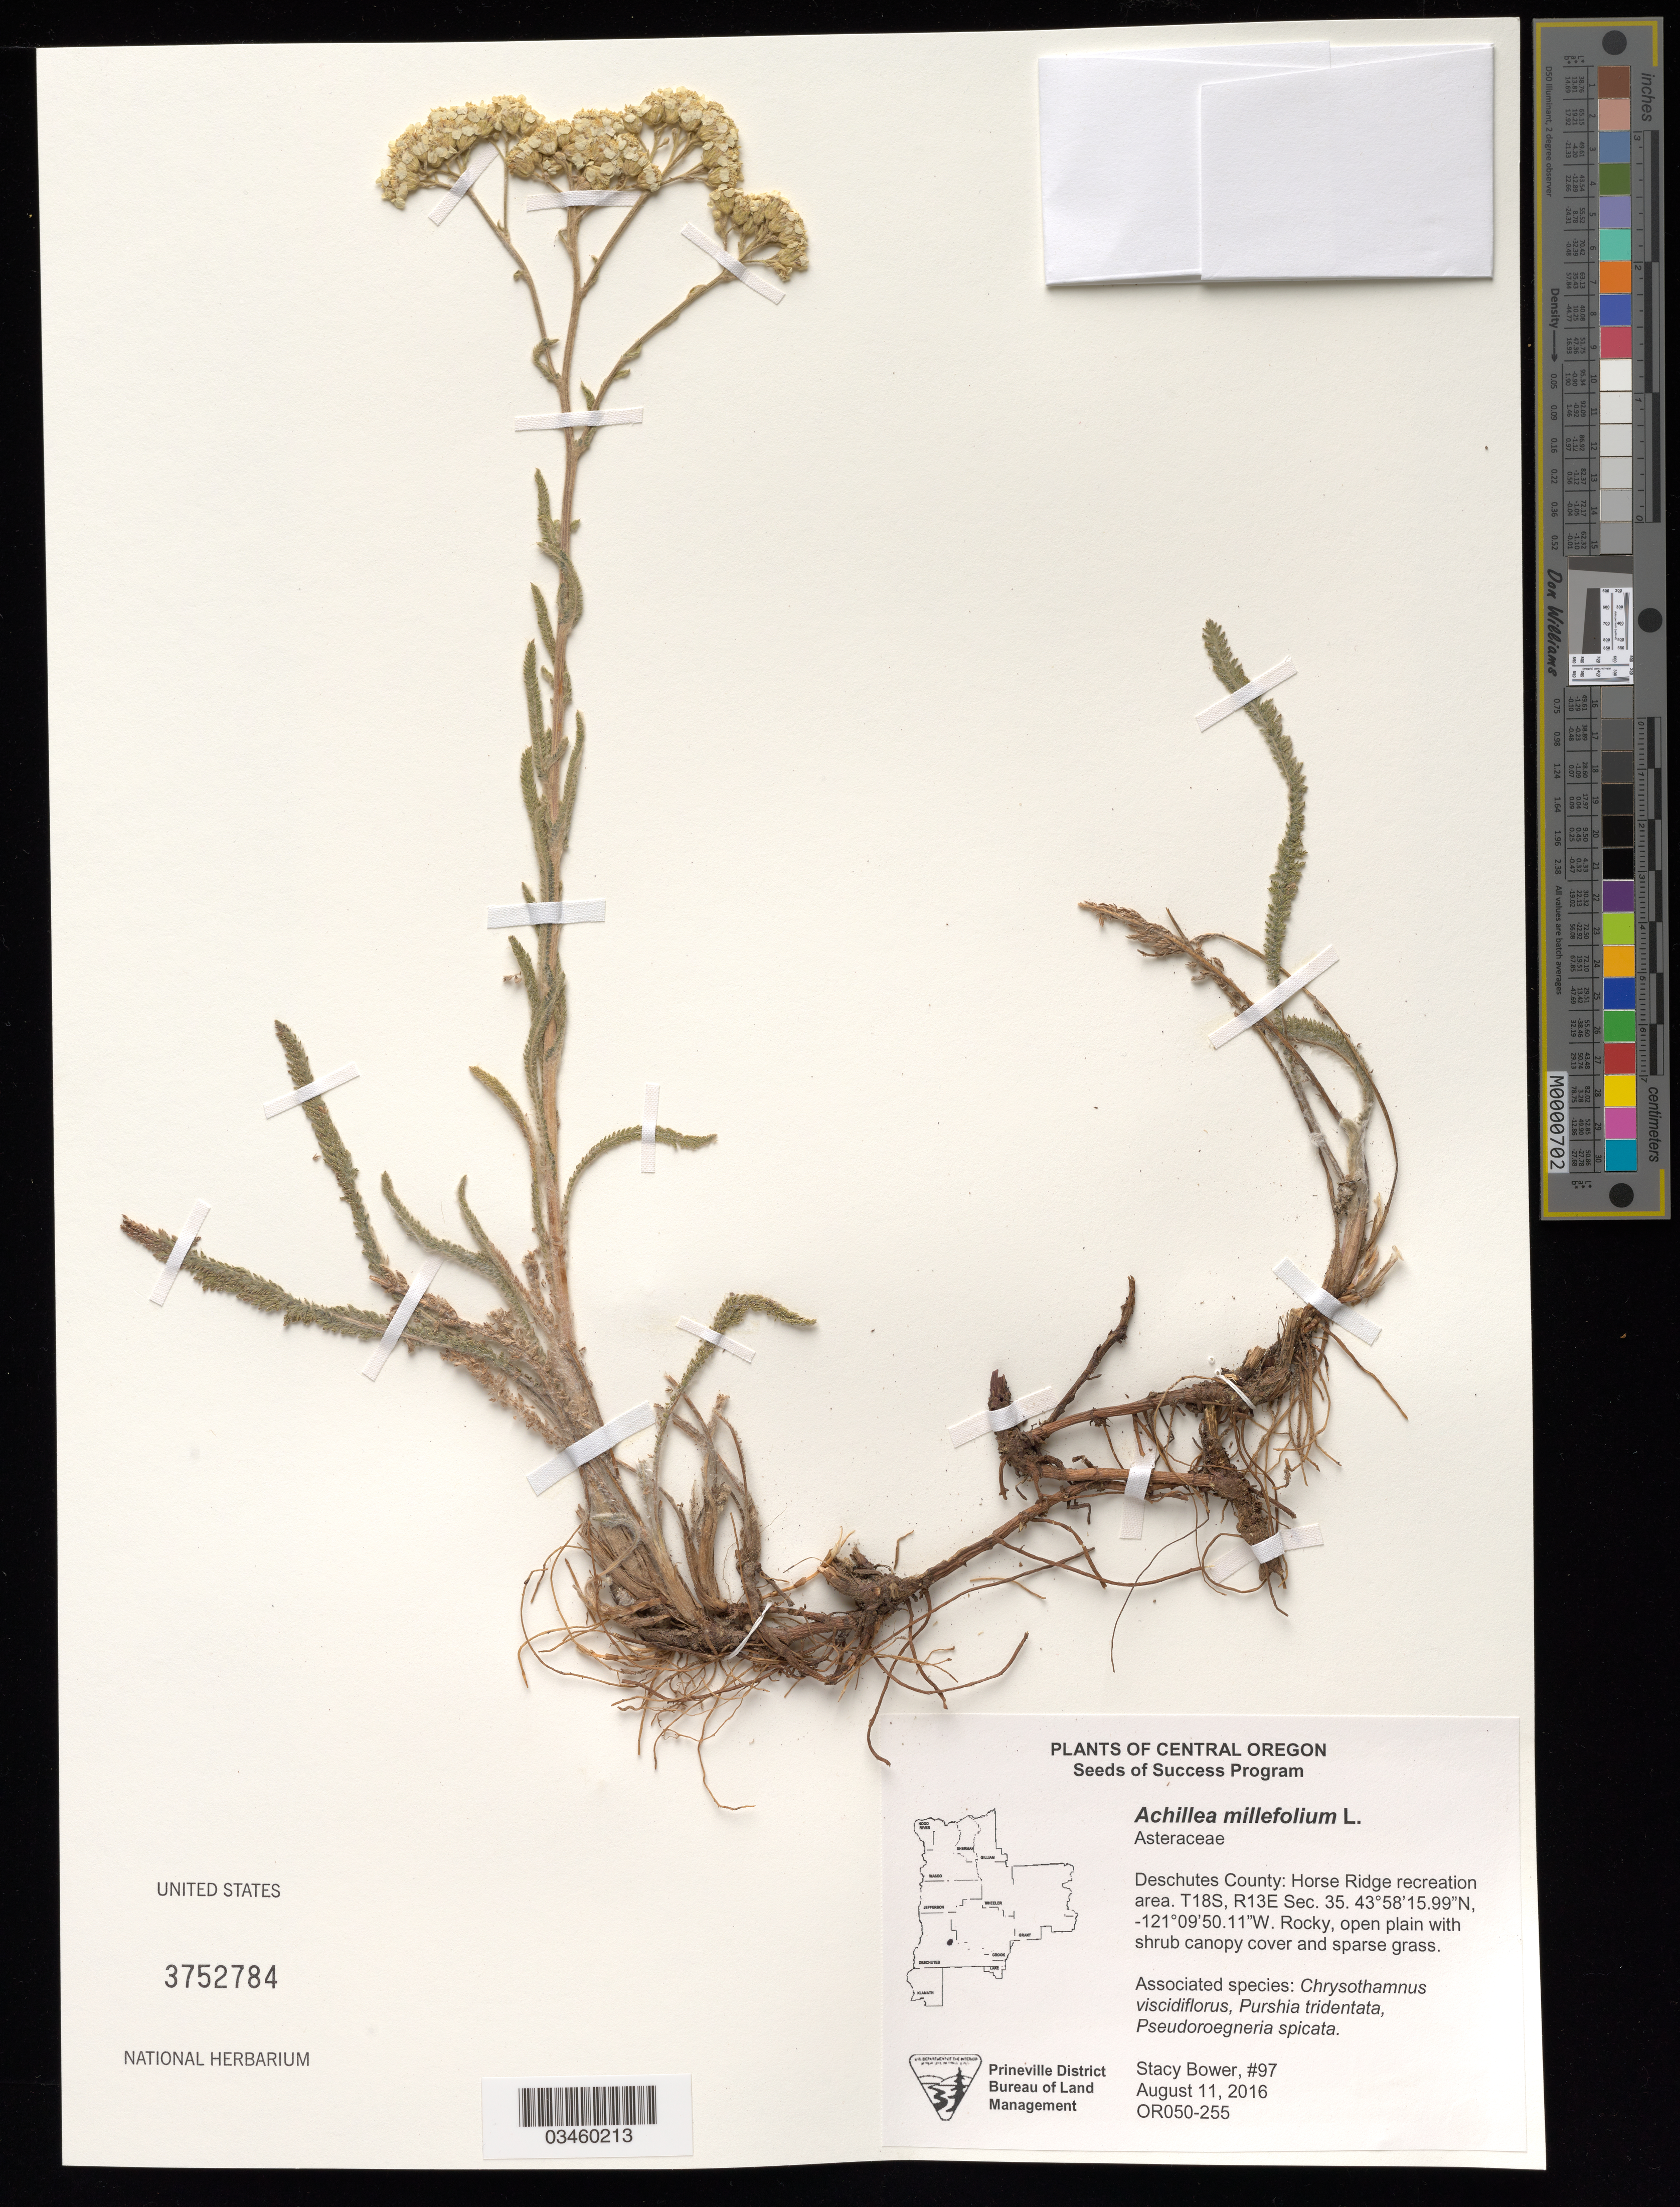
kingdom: Plantae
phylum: Tracheophyta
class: Magnoliopsida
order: Asterales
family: Asteraceae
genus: Achillea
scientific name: Achillea millefolium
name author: L.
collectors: S. Bower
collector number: OR050-255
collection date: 2016-08-11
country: United States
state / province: Oregon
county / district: Deschutes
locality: Horse Ridge recreation area. T18S, R13E Sec. 35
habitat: Rocky, open plain with shrub canopy cover and sparse grass. With Purshia tridentata, Pseudoroegneria spicata, ect.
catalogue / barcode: US 3752784